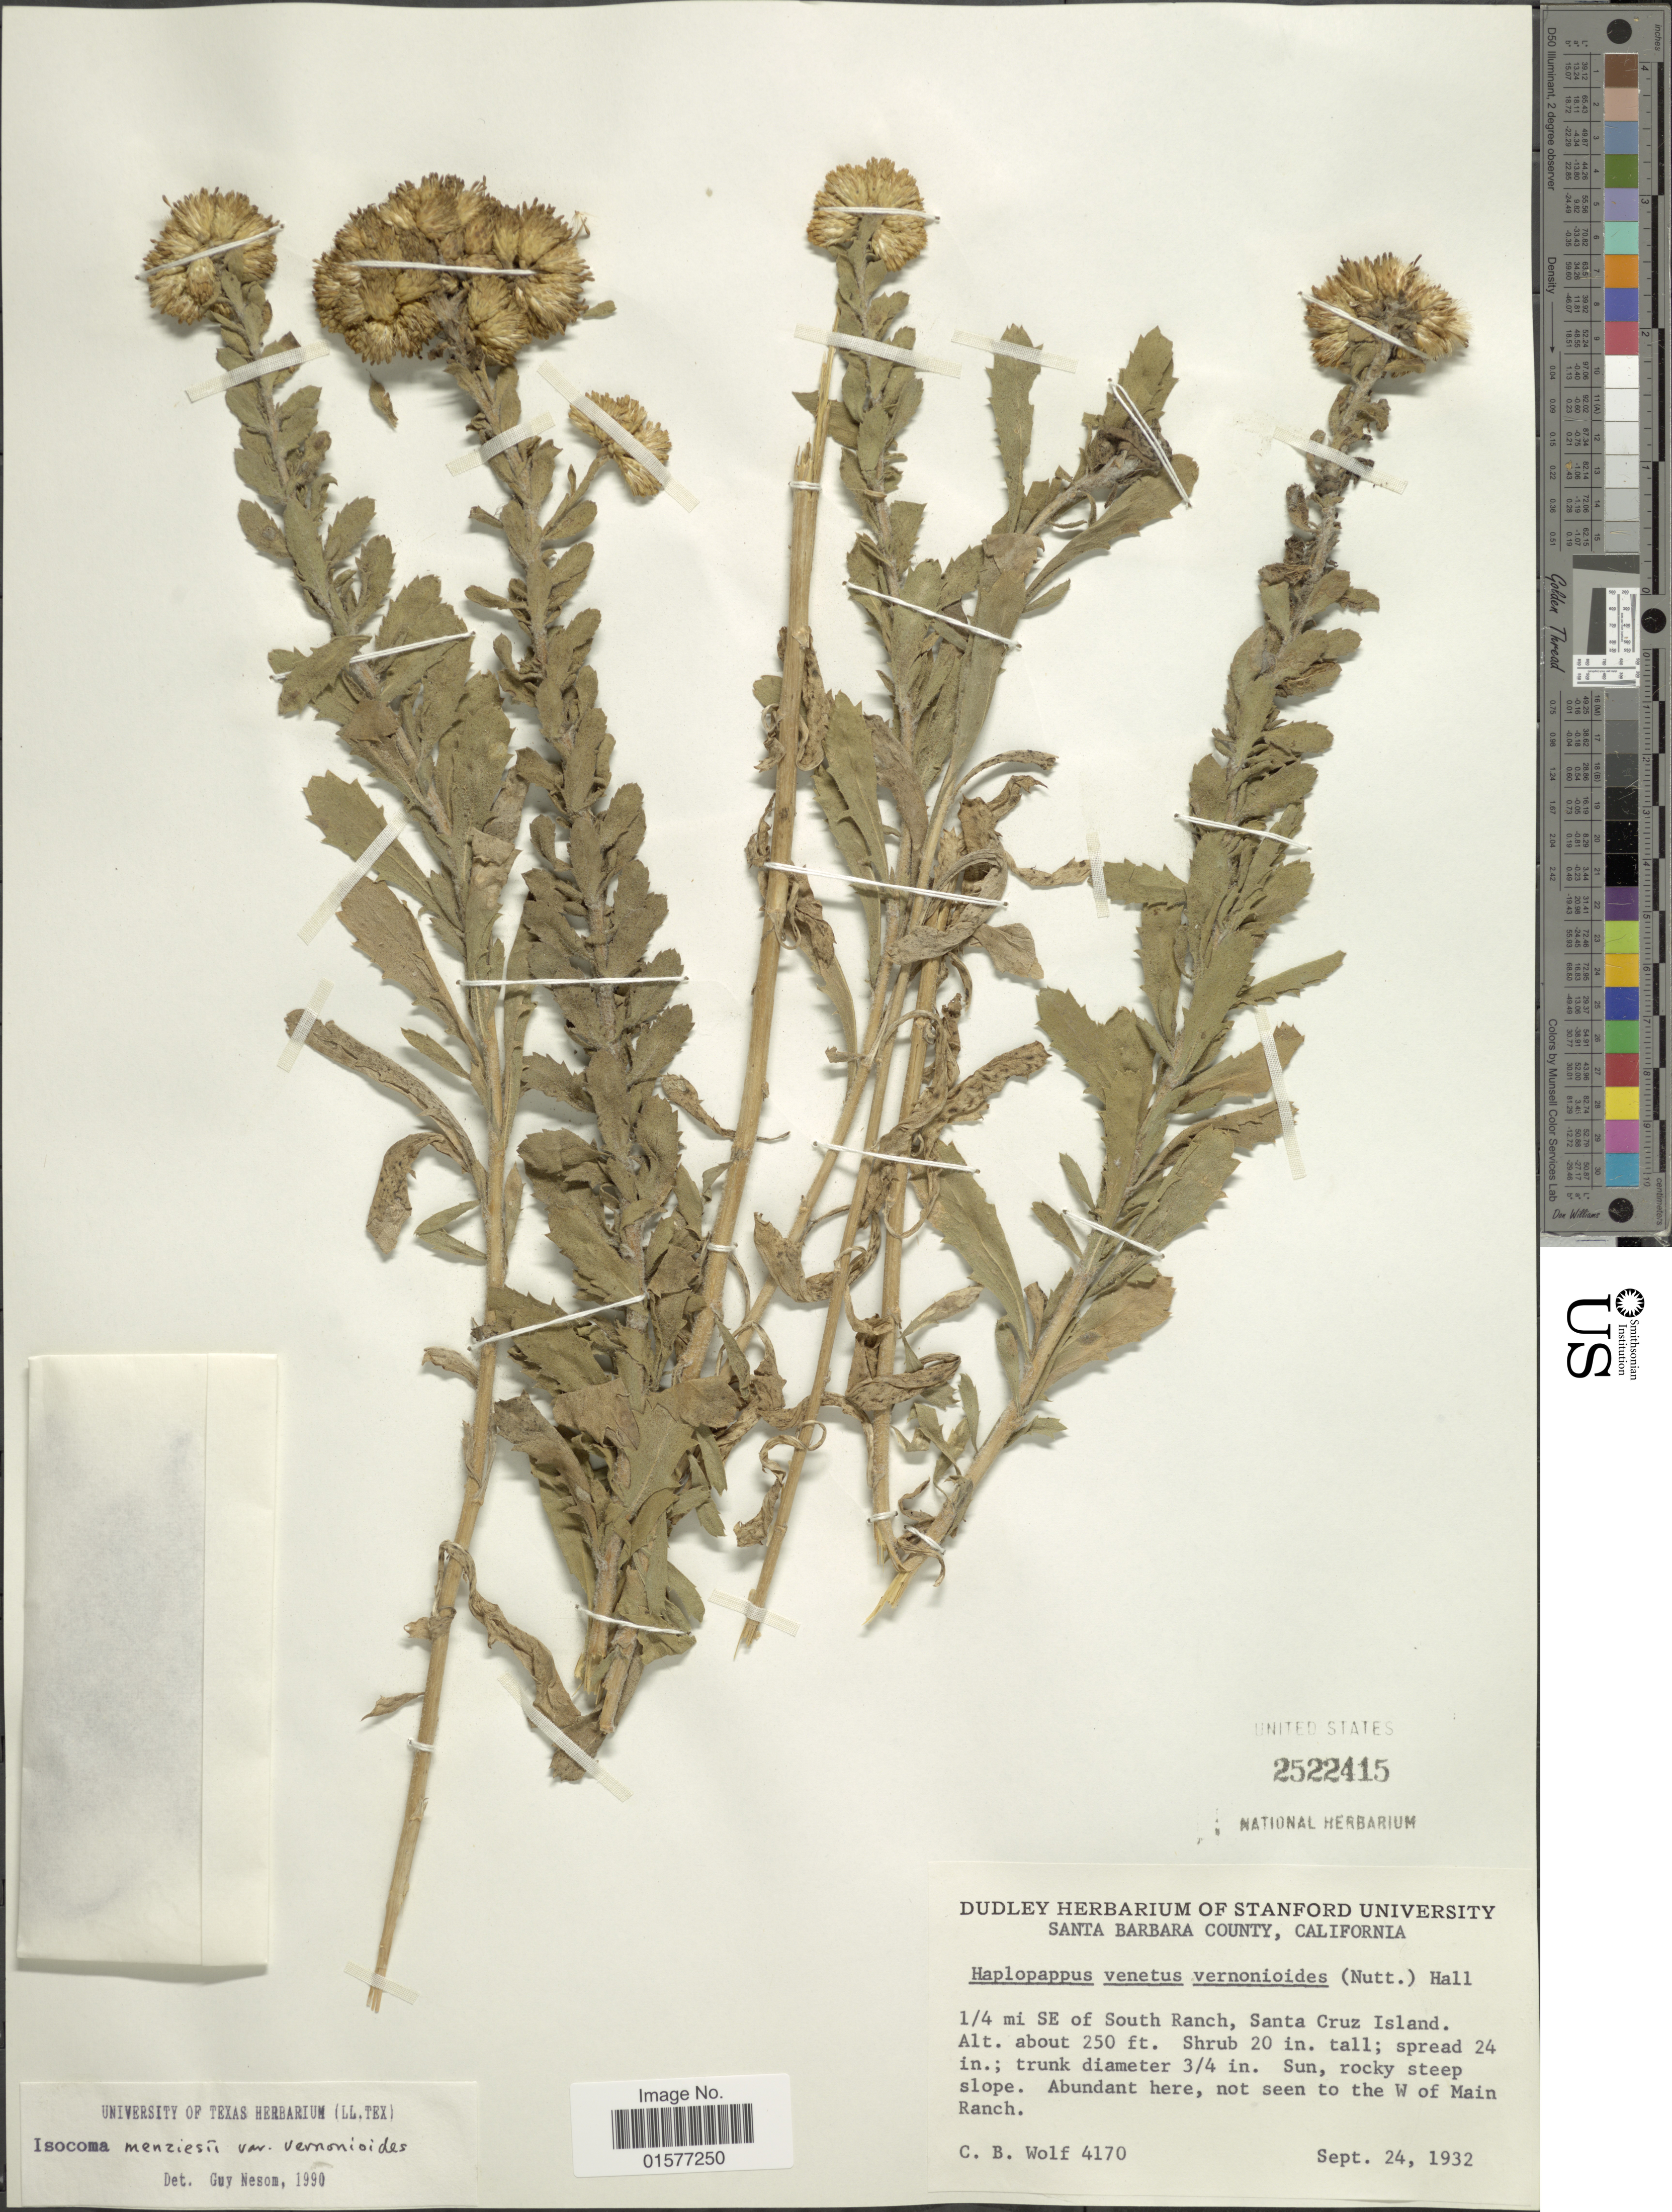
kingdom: Plantae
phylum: Tracheophyta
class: Magnoliopsida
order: Asterales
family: Asteraceae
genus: Isocoma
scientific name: Isocoma menziesii var. vernonioides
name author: (Nutt.) G.L. Nesom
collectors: C. B. Wolf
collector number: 4170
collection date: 1932-09-24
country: United States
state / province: California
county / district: Santa Barbara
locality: Santa Barbara County, California, 1/4 mi SE of South Ranch, Santa Cruz Island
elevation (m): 76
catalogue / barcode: US 2522415